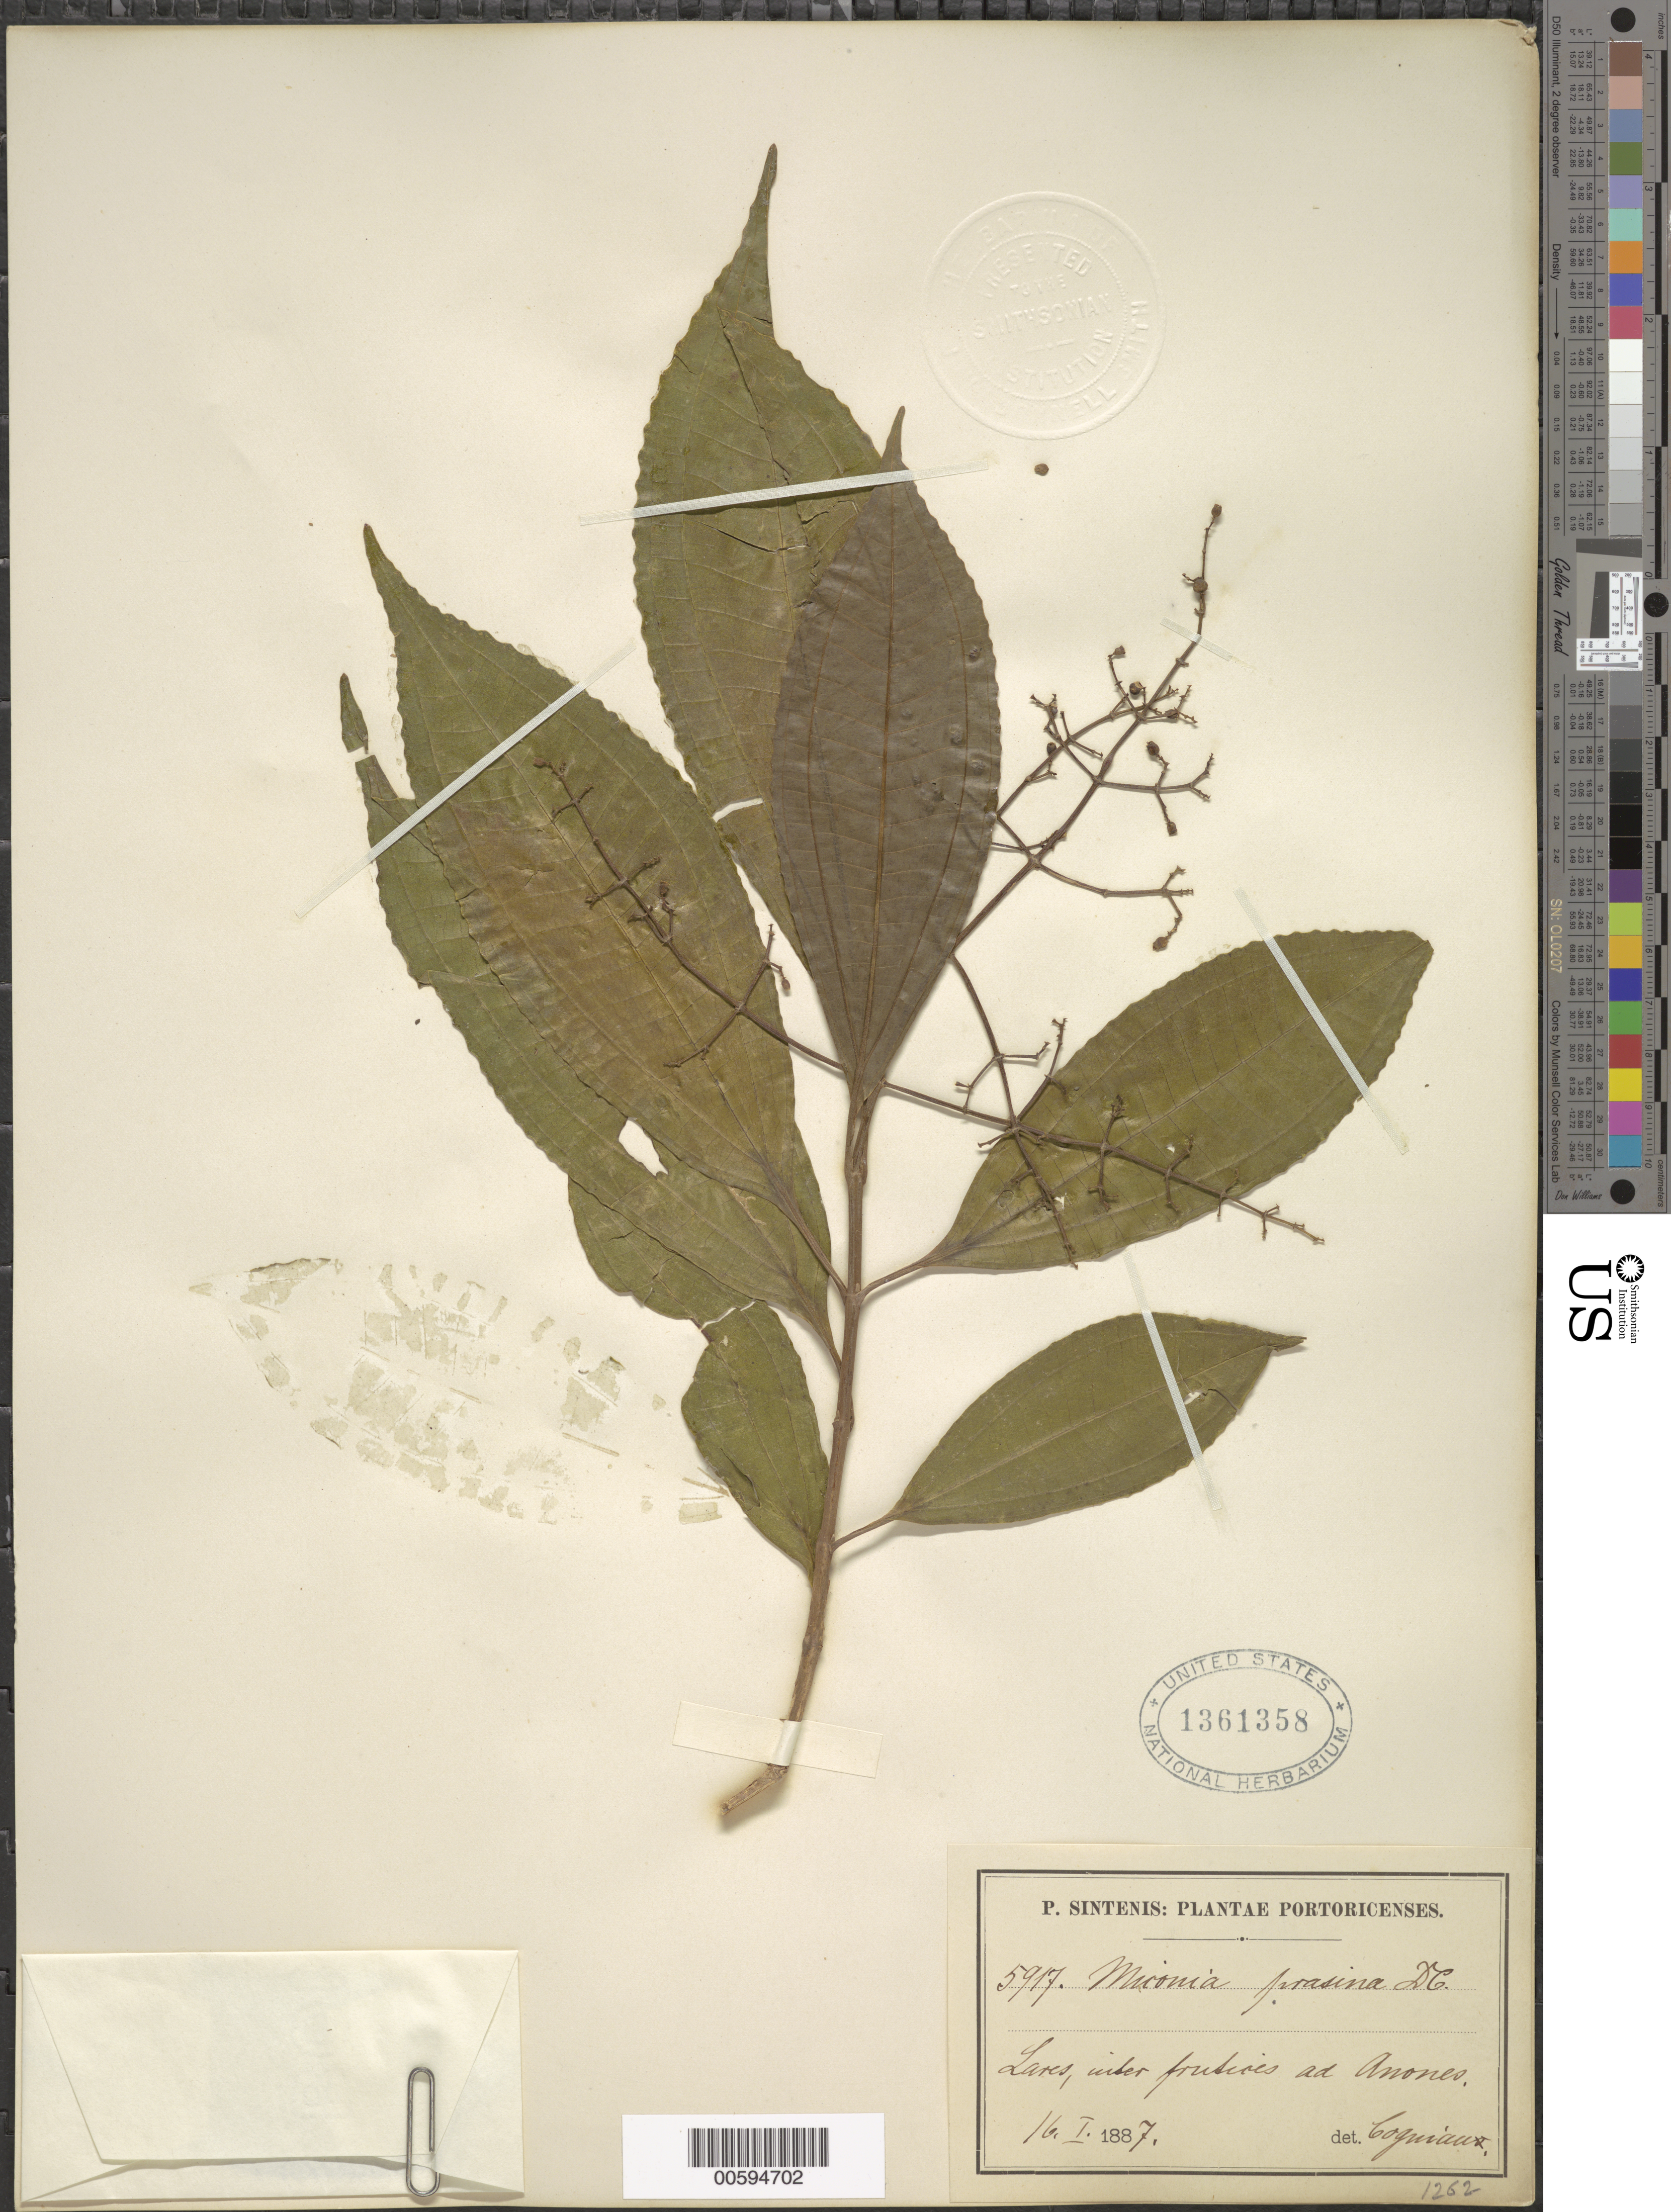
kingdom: Plantae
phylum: Tracheophyta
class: Magnoliopsida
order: Myrtales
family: Melastomataceae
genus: Miconia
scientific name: Miconia prasina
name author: (Sw.) DC.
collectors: P. Sintenis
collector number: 5917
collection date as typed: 16 Jan 1887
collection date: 1887-01-16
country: Puerto Rico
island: Greater Antilles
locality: Lares, inter frutices ad Anones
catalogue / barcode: US 1361358